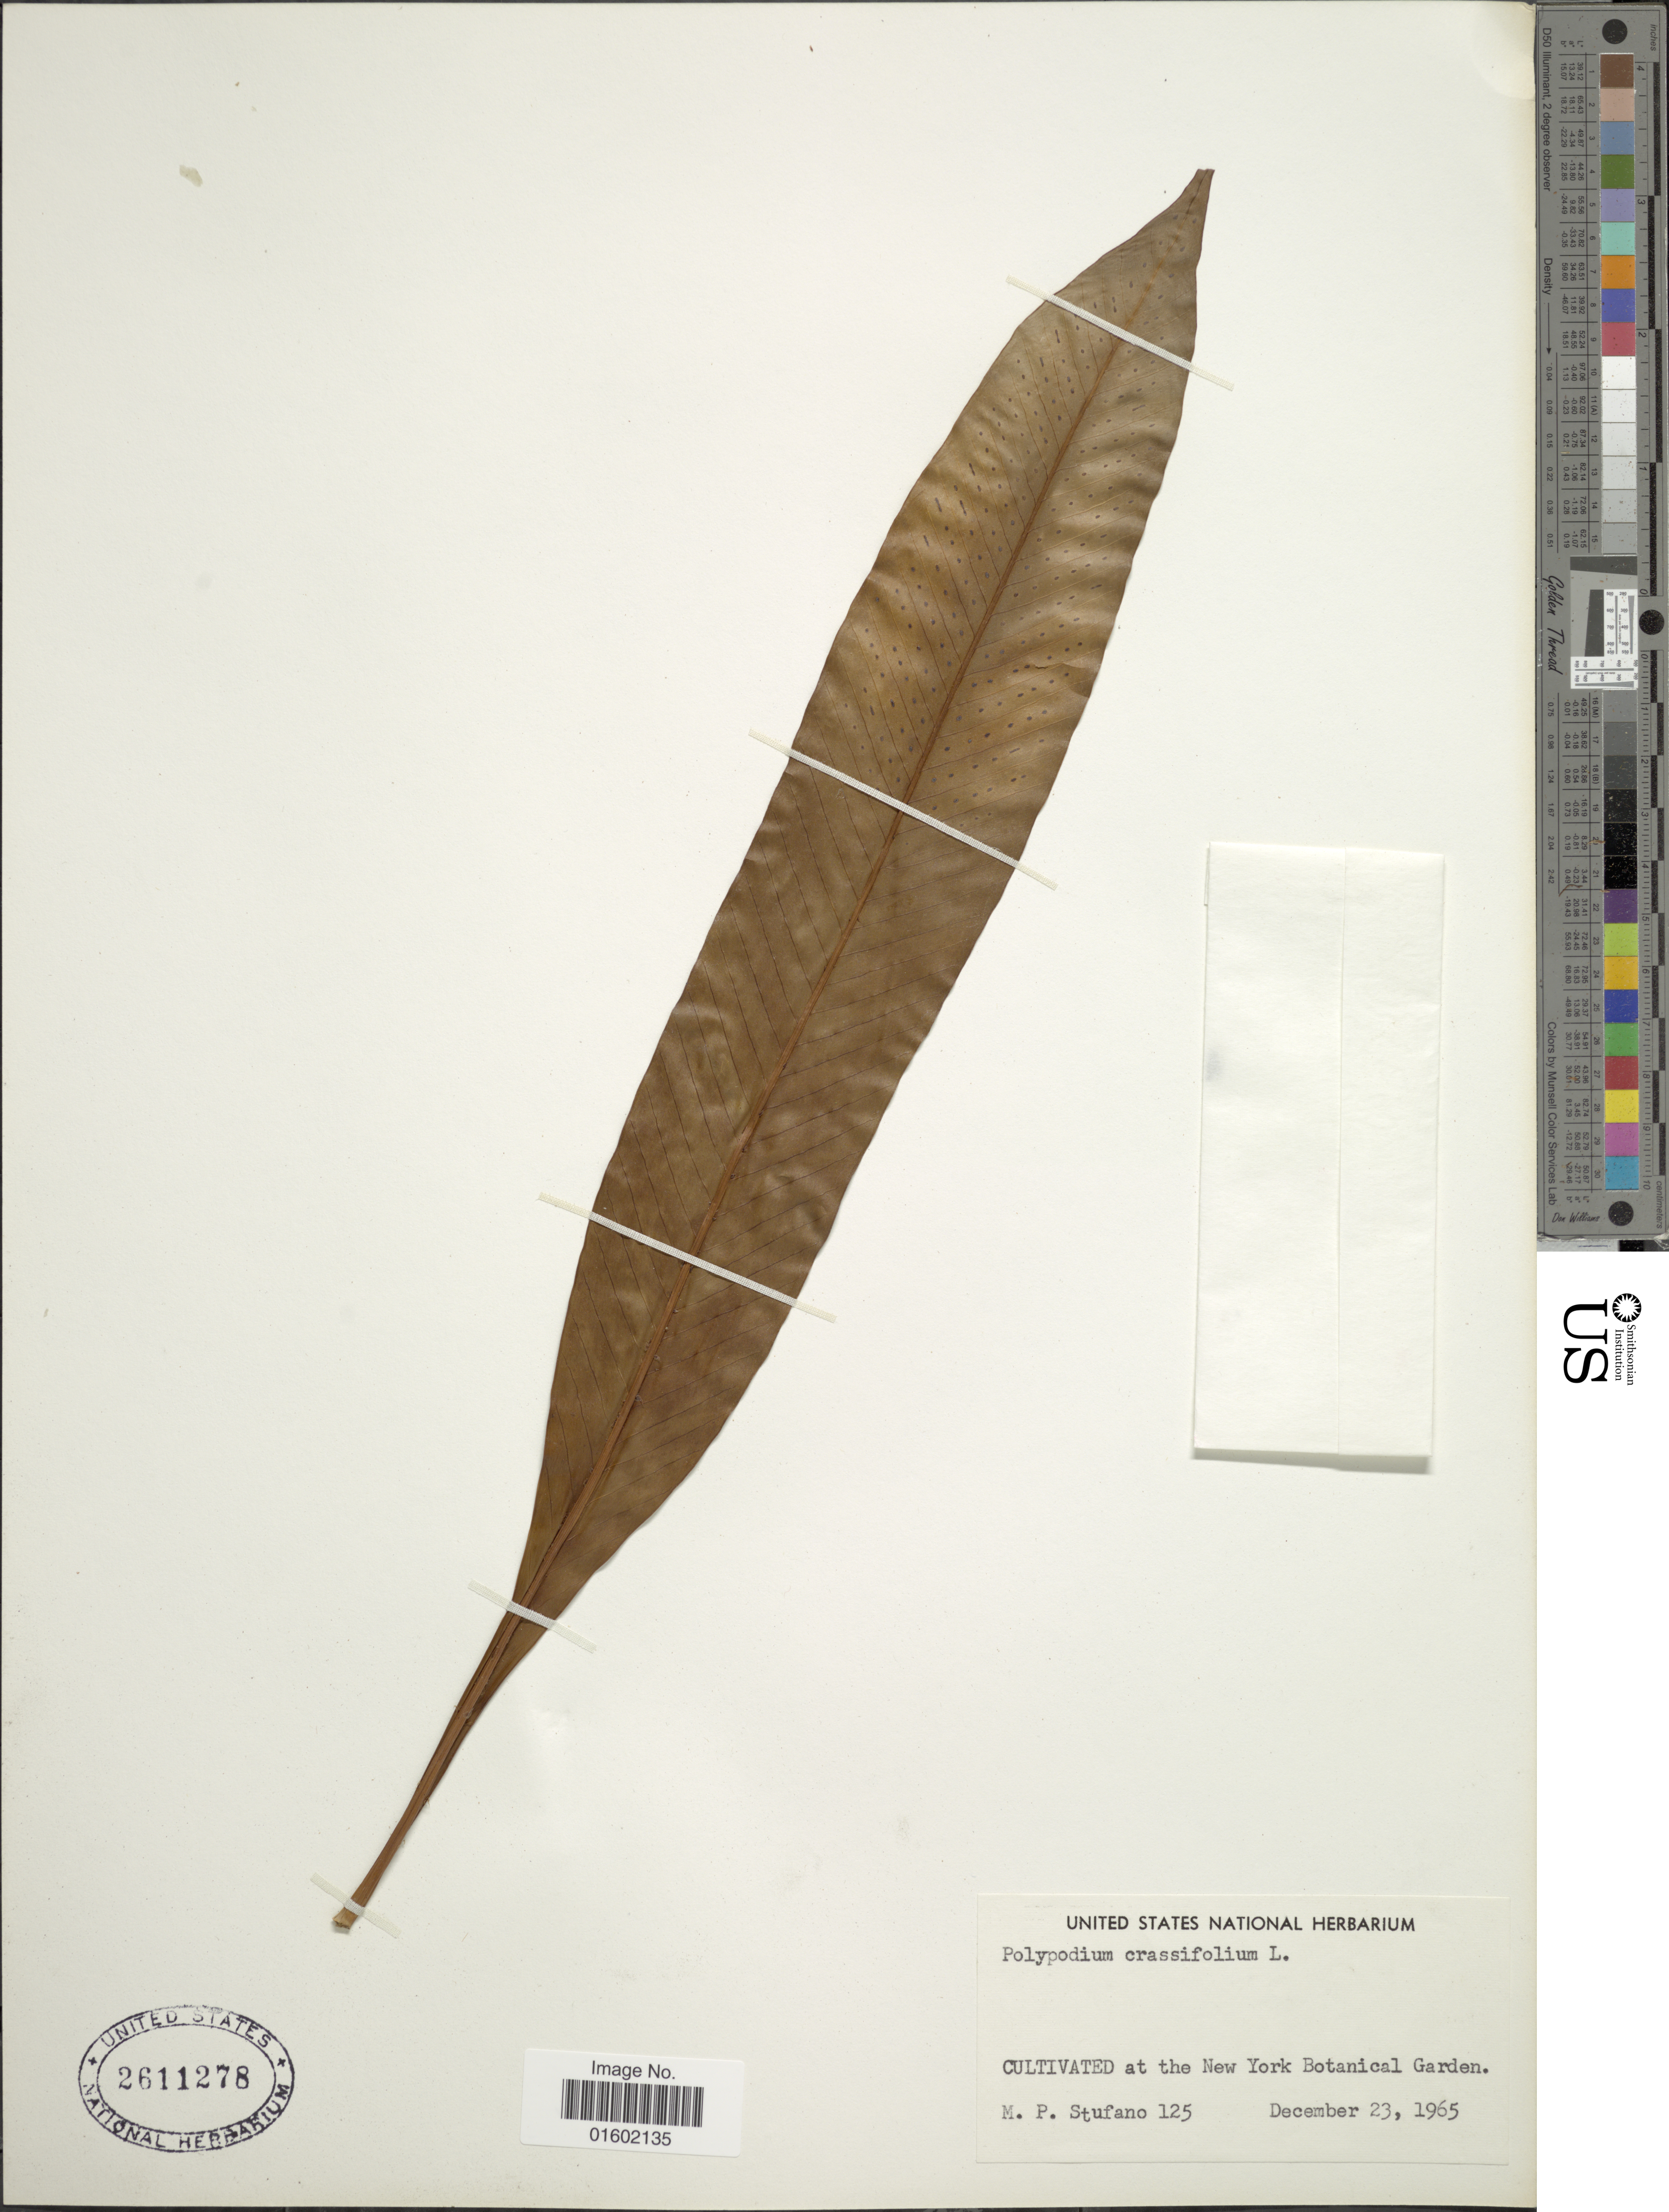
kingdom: Plantae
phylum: Tracheophyta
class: Polypodiopsida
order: Polypodiales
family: Polypodiaceae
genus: Niphidium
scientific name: Niphidium crassifolium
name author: (L.) Lellinger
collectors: M. Stufano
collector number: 125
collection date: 1965-12-23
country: United States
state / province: New York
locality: New York Botanical Gardens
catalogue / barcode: US 2611278